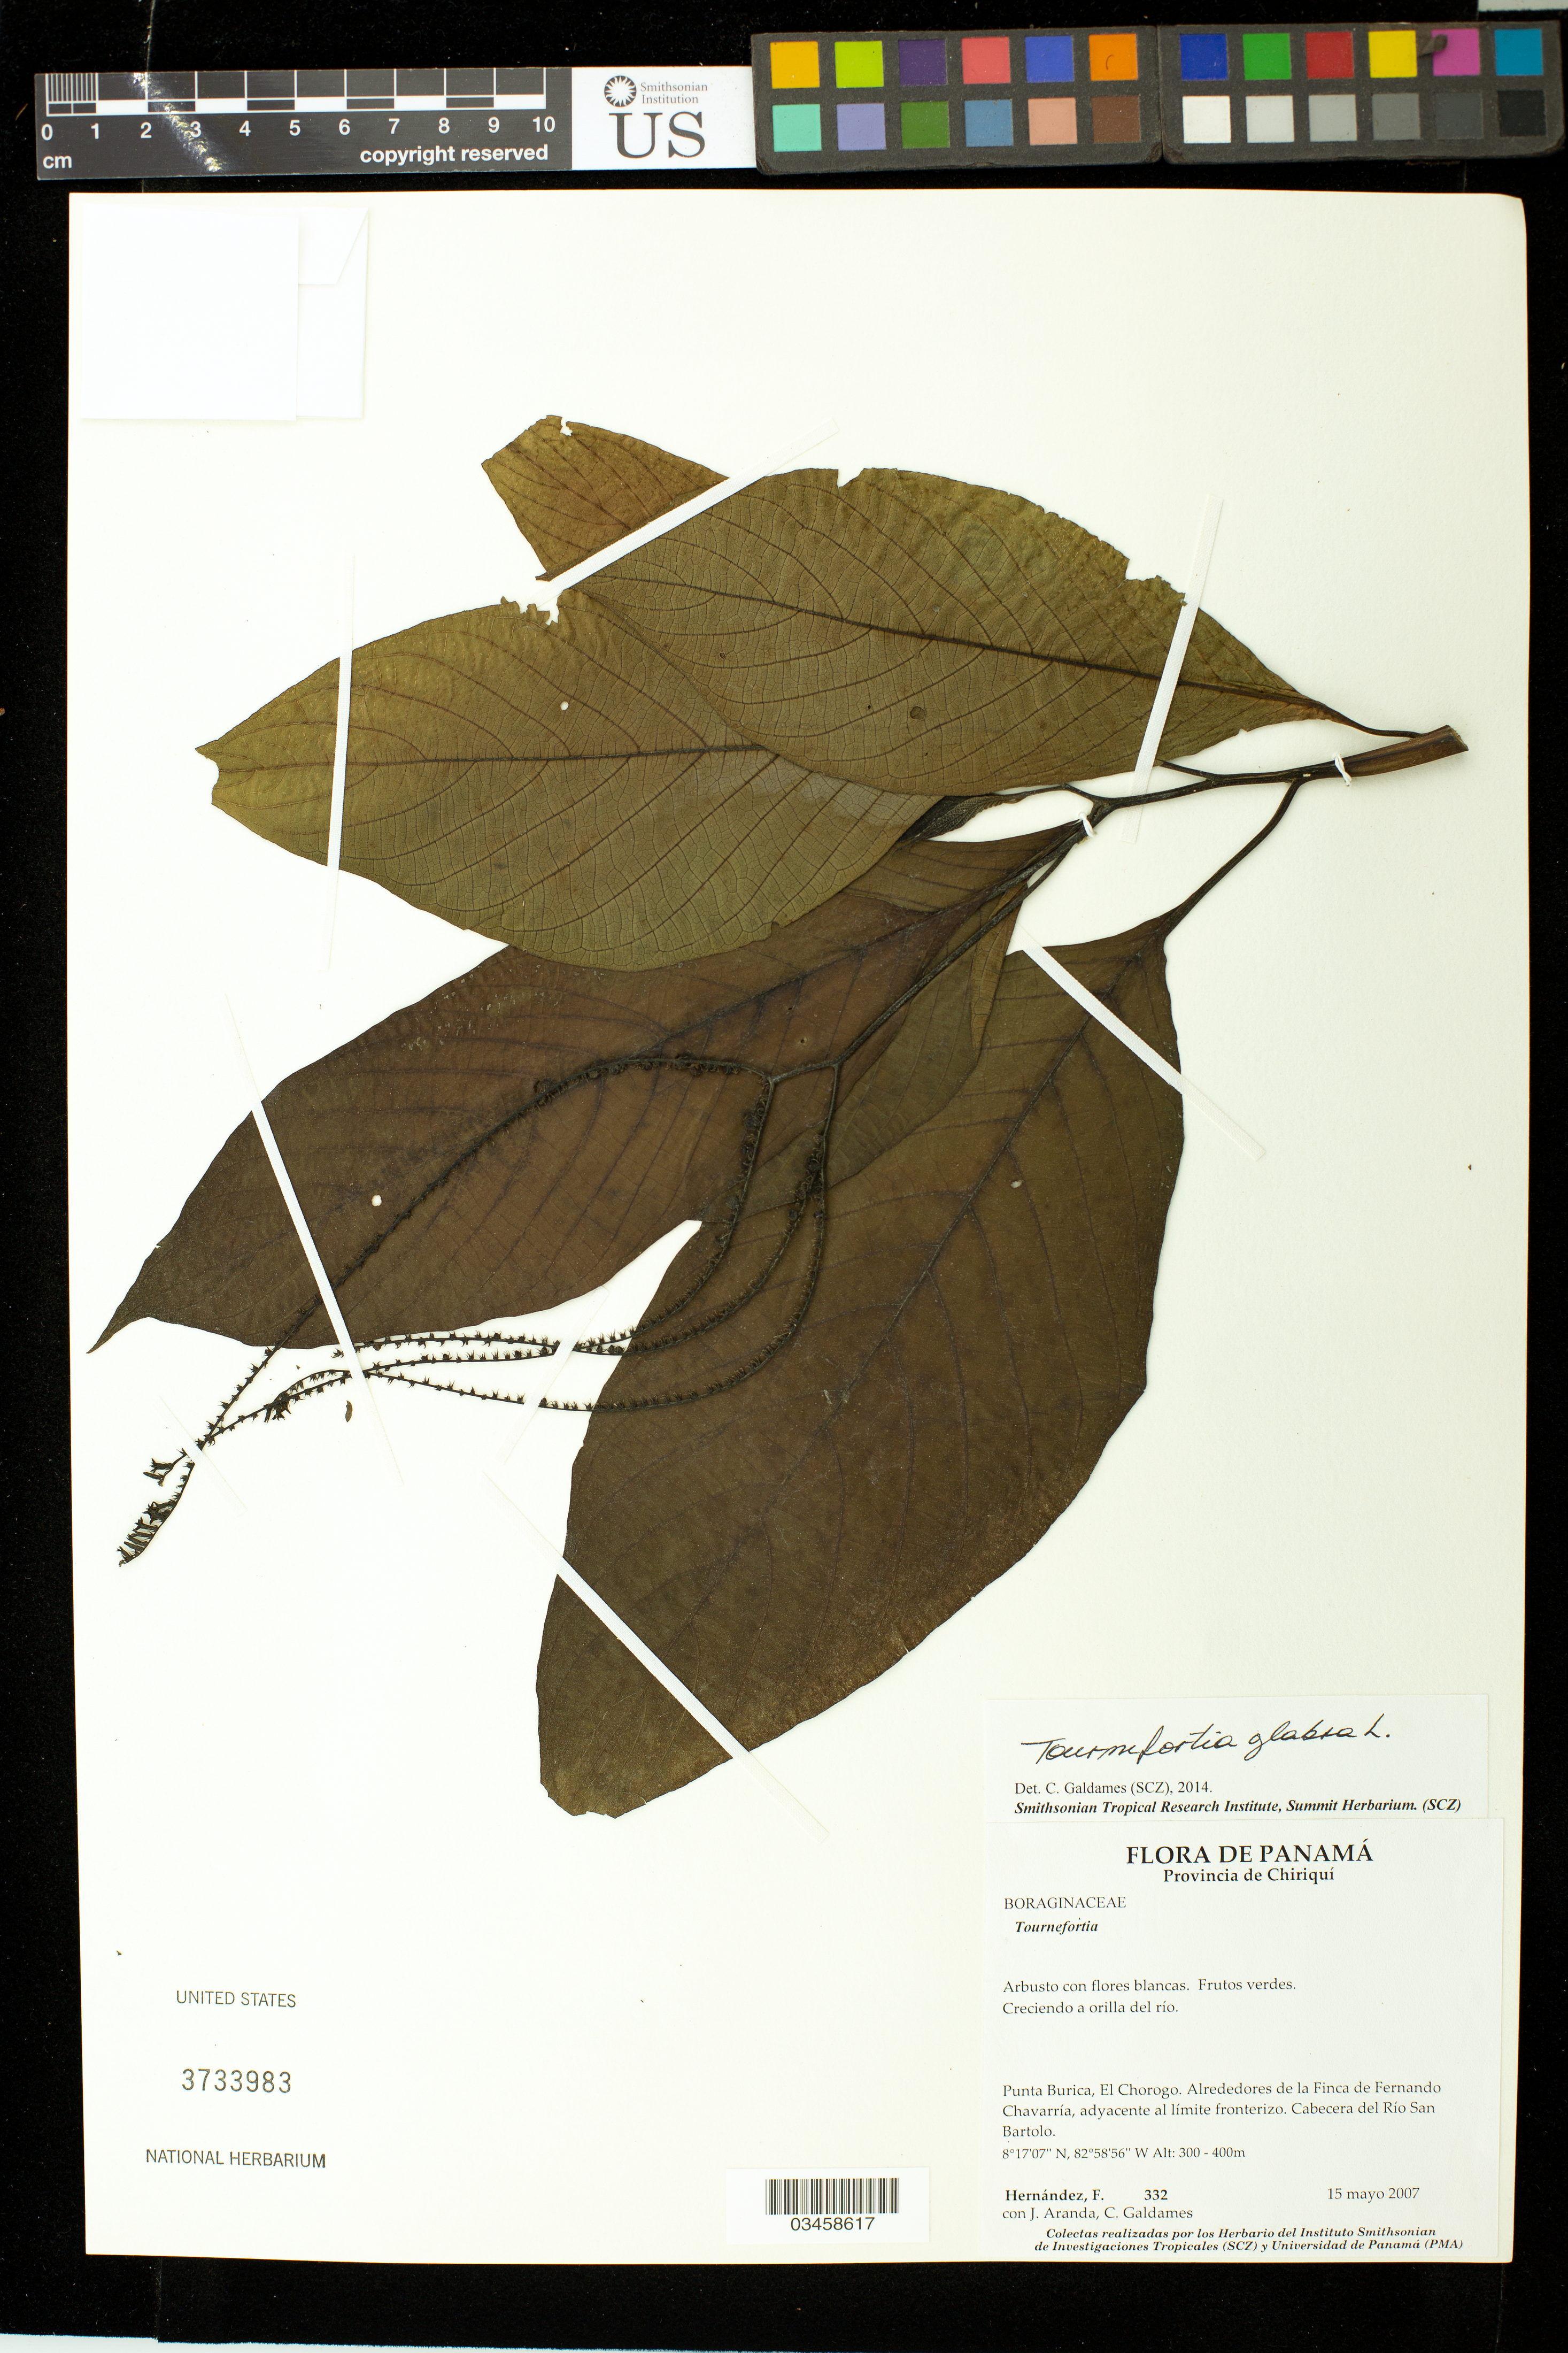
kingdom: Plantae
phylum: Tracheophyta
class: Magnoliopsida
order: Boraginales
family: Heliotropiaceae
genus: Tournefortia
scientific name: Tournefortia glabra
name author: L.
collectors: F. Hernandez, J. Aranda & C. Galdames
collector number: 332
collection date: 2007-05-15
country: Panama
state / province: Chiriquí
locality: Punta Burica, El Chorogo. Alrededores de la Finca de Fernando Chavarría, adyacente al límite fonterizo. Cabecera del Río San Bartolo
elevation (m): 300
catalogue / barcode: US 3733983